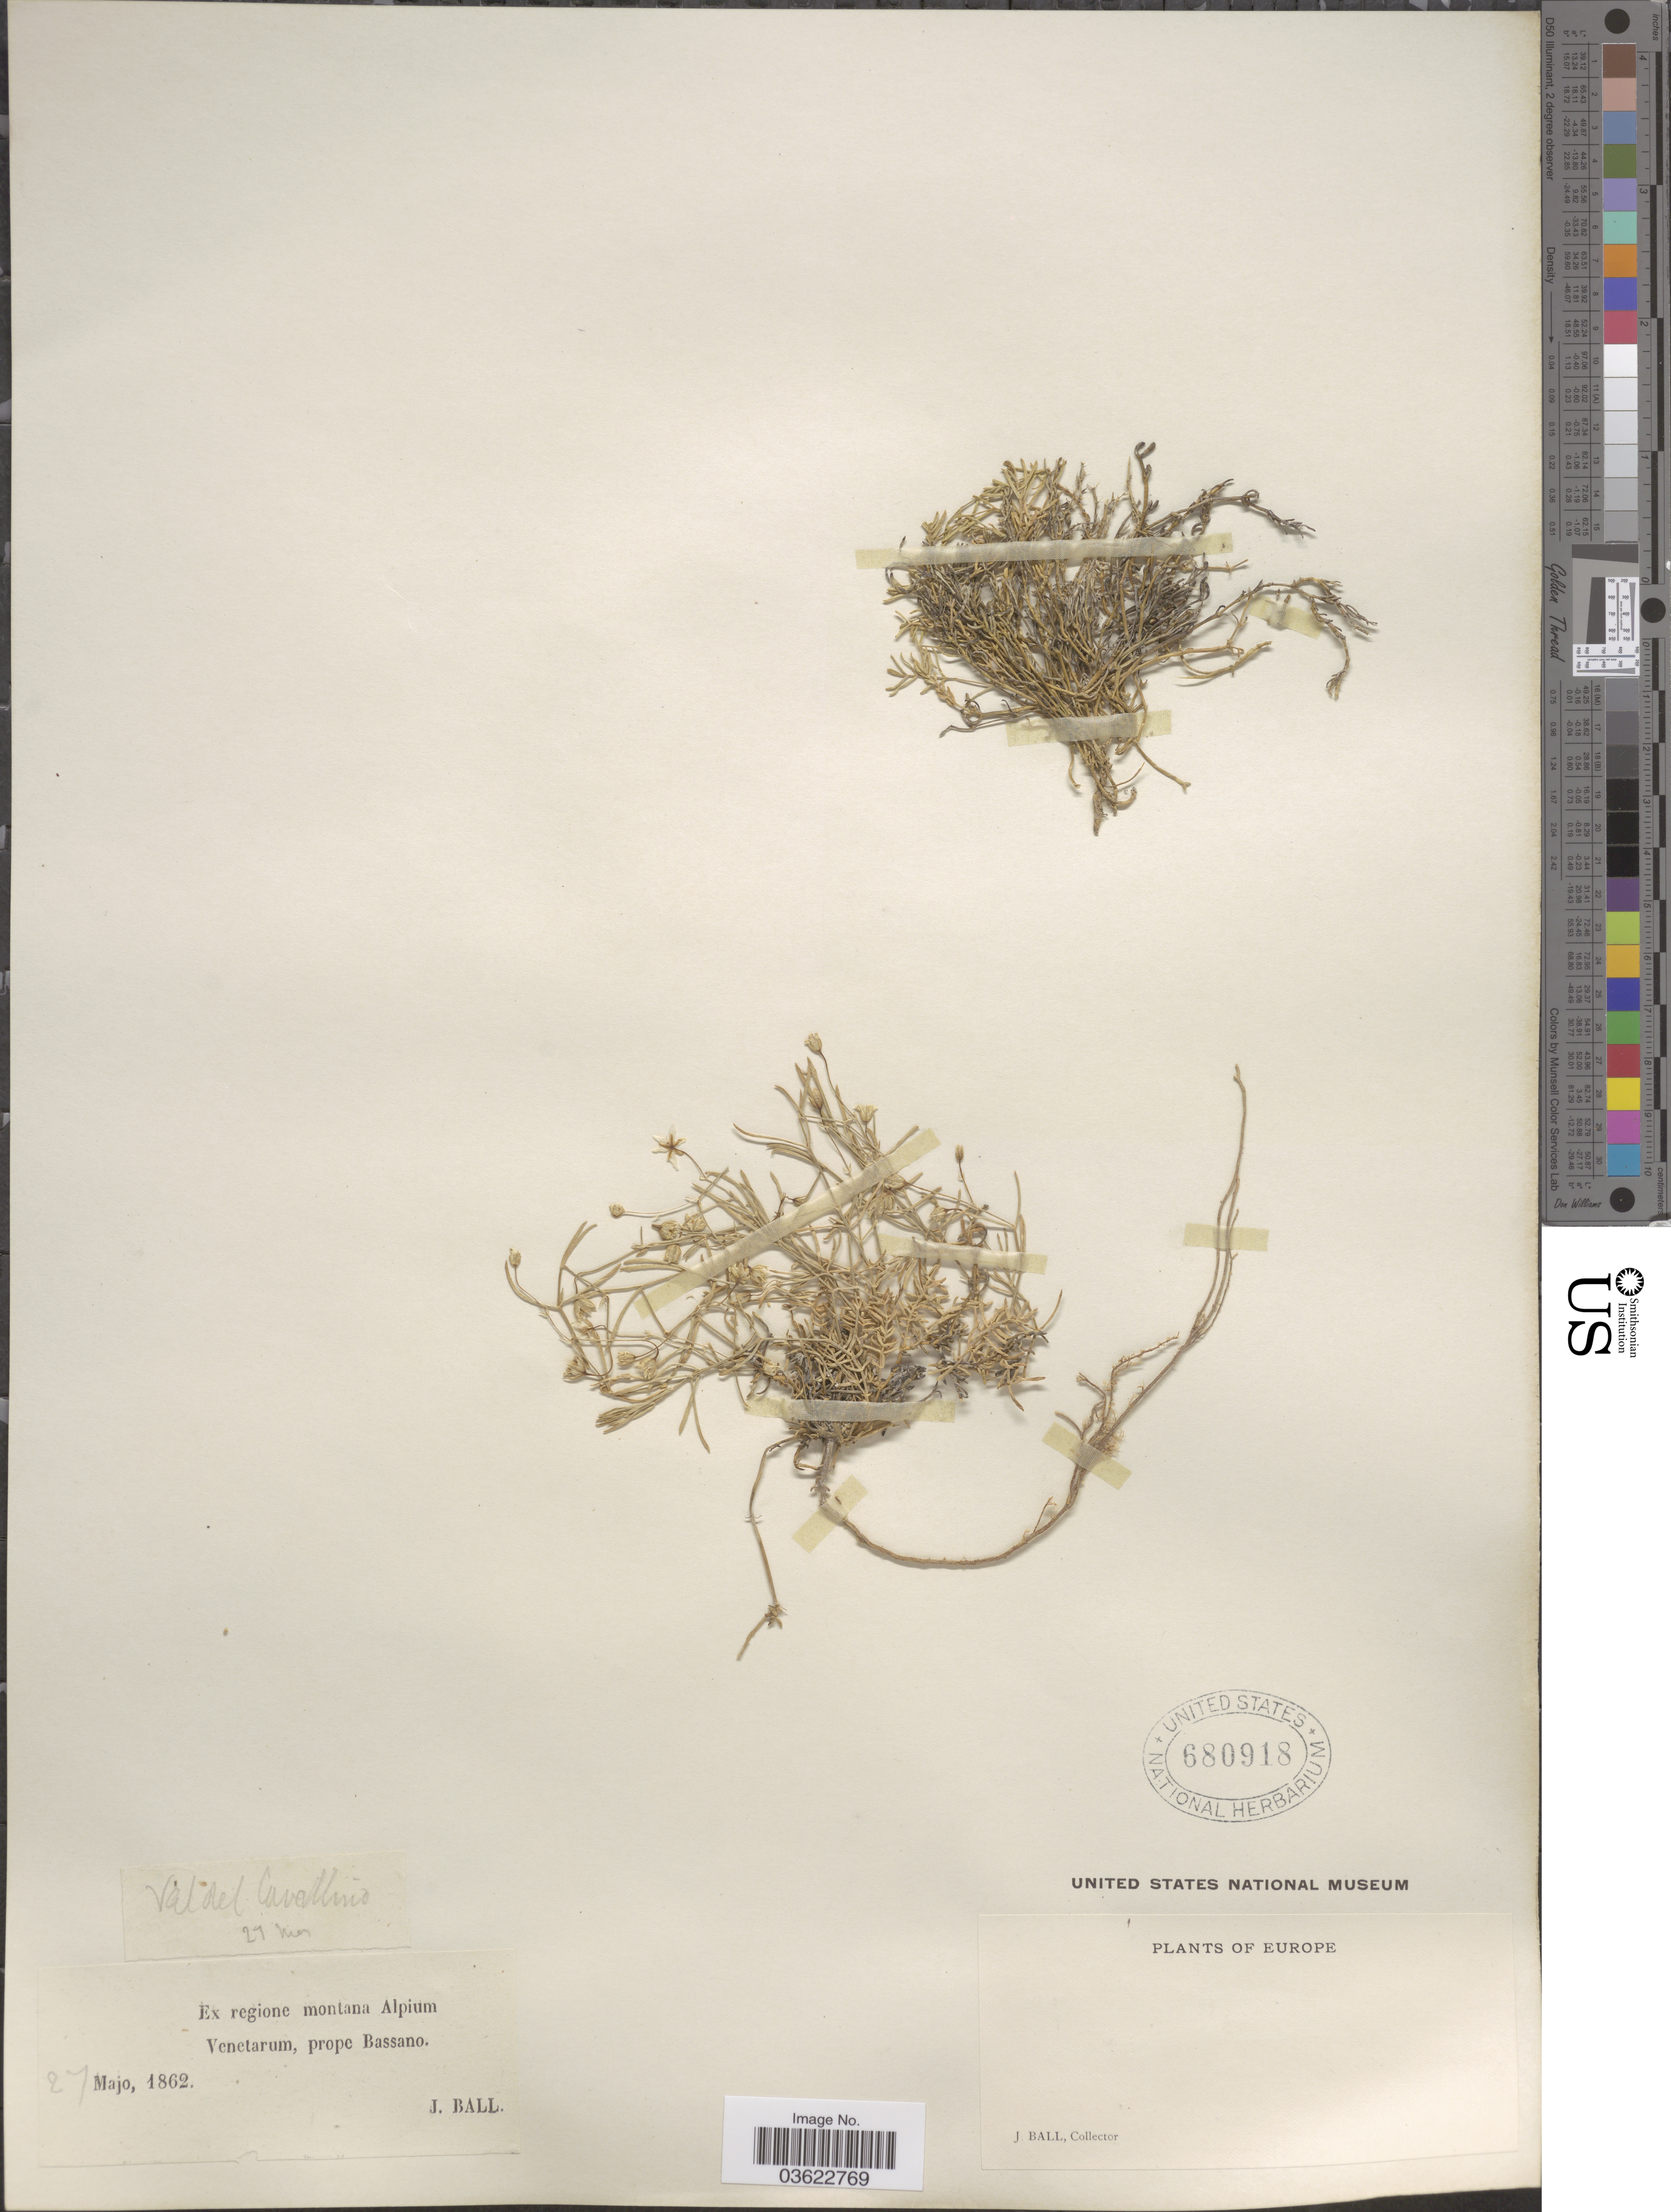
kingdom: Plantae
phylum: Tracheophyta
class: Magnoliopsida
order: Caryophyllales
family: Caryophyllaceae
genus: Arenaria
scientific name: Arenaria sp.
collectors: J. Ball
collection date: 1862-05-27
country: Italy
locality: Ex regione montana Alpium Venetarum, prope Bassano. Europe.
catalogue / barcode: US 680918